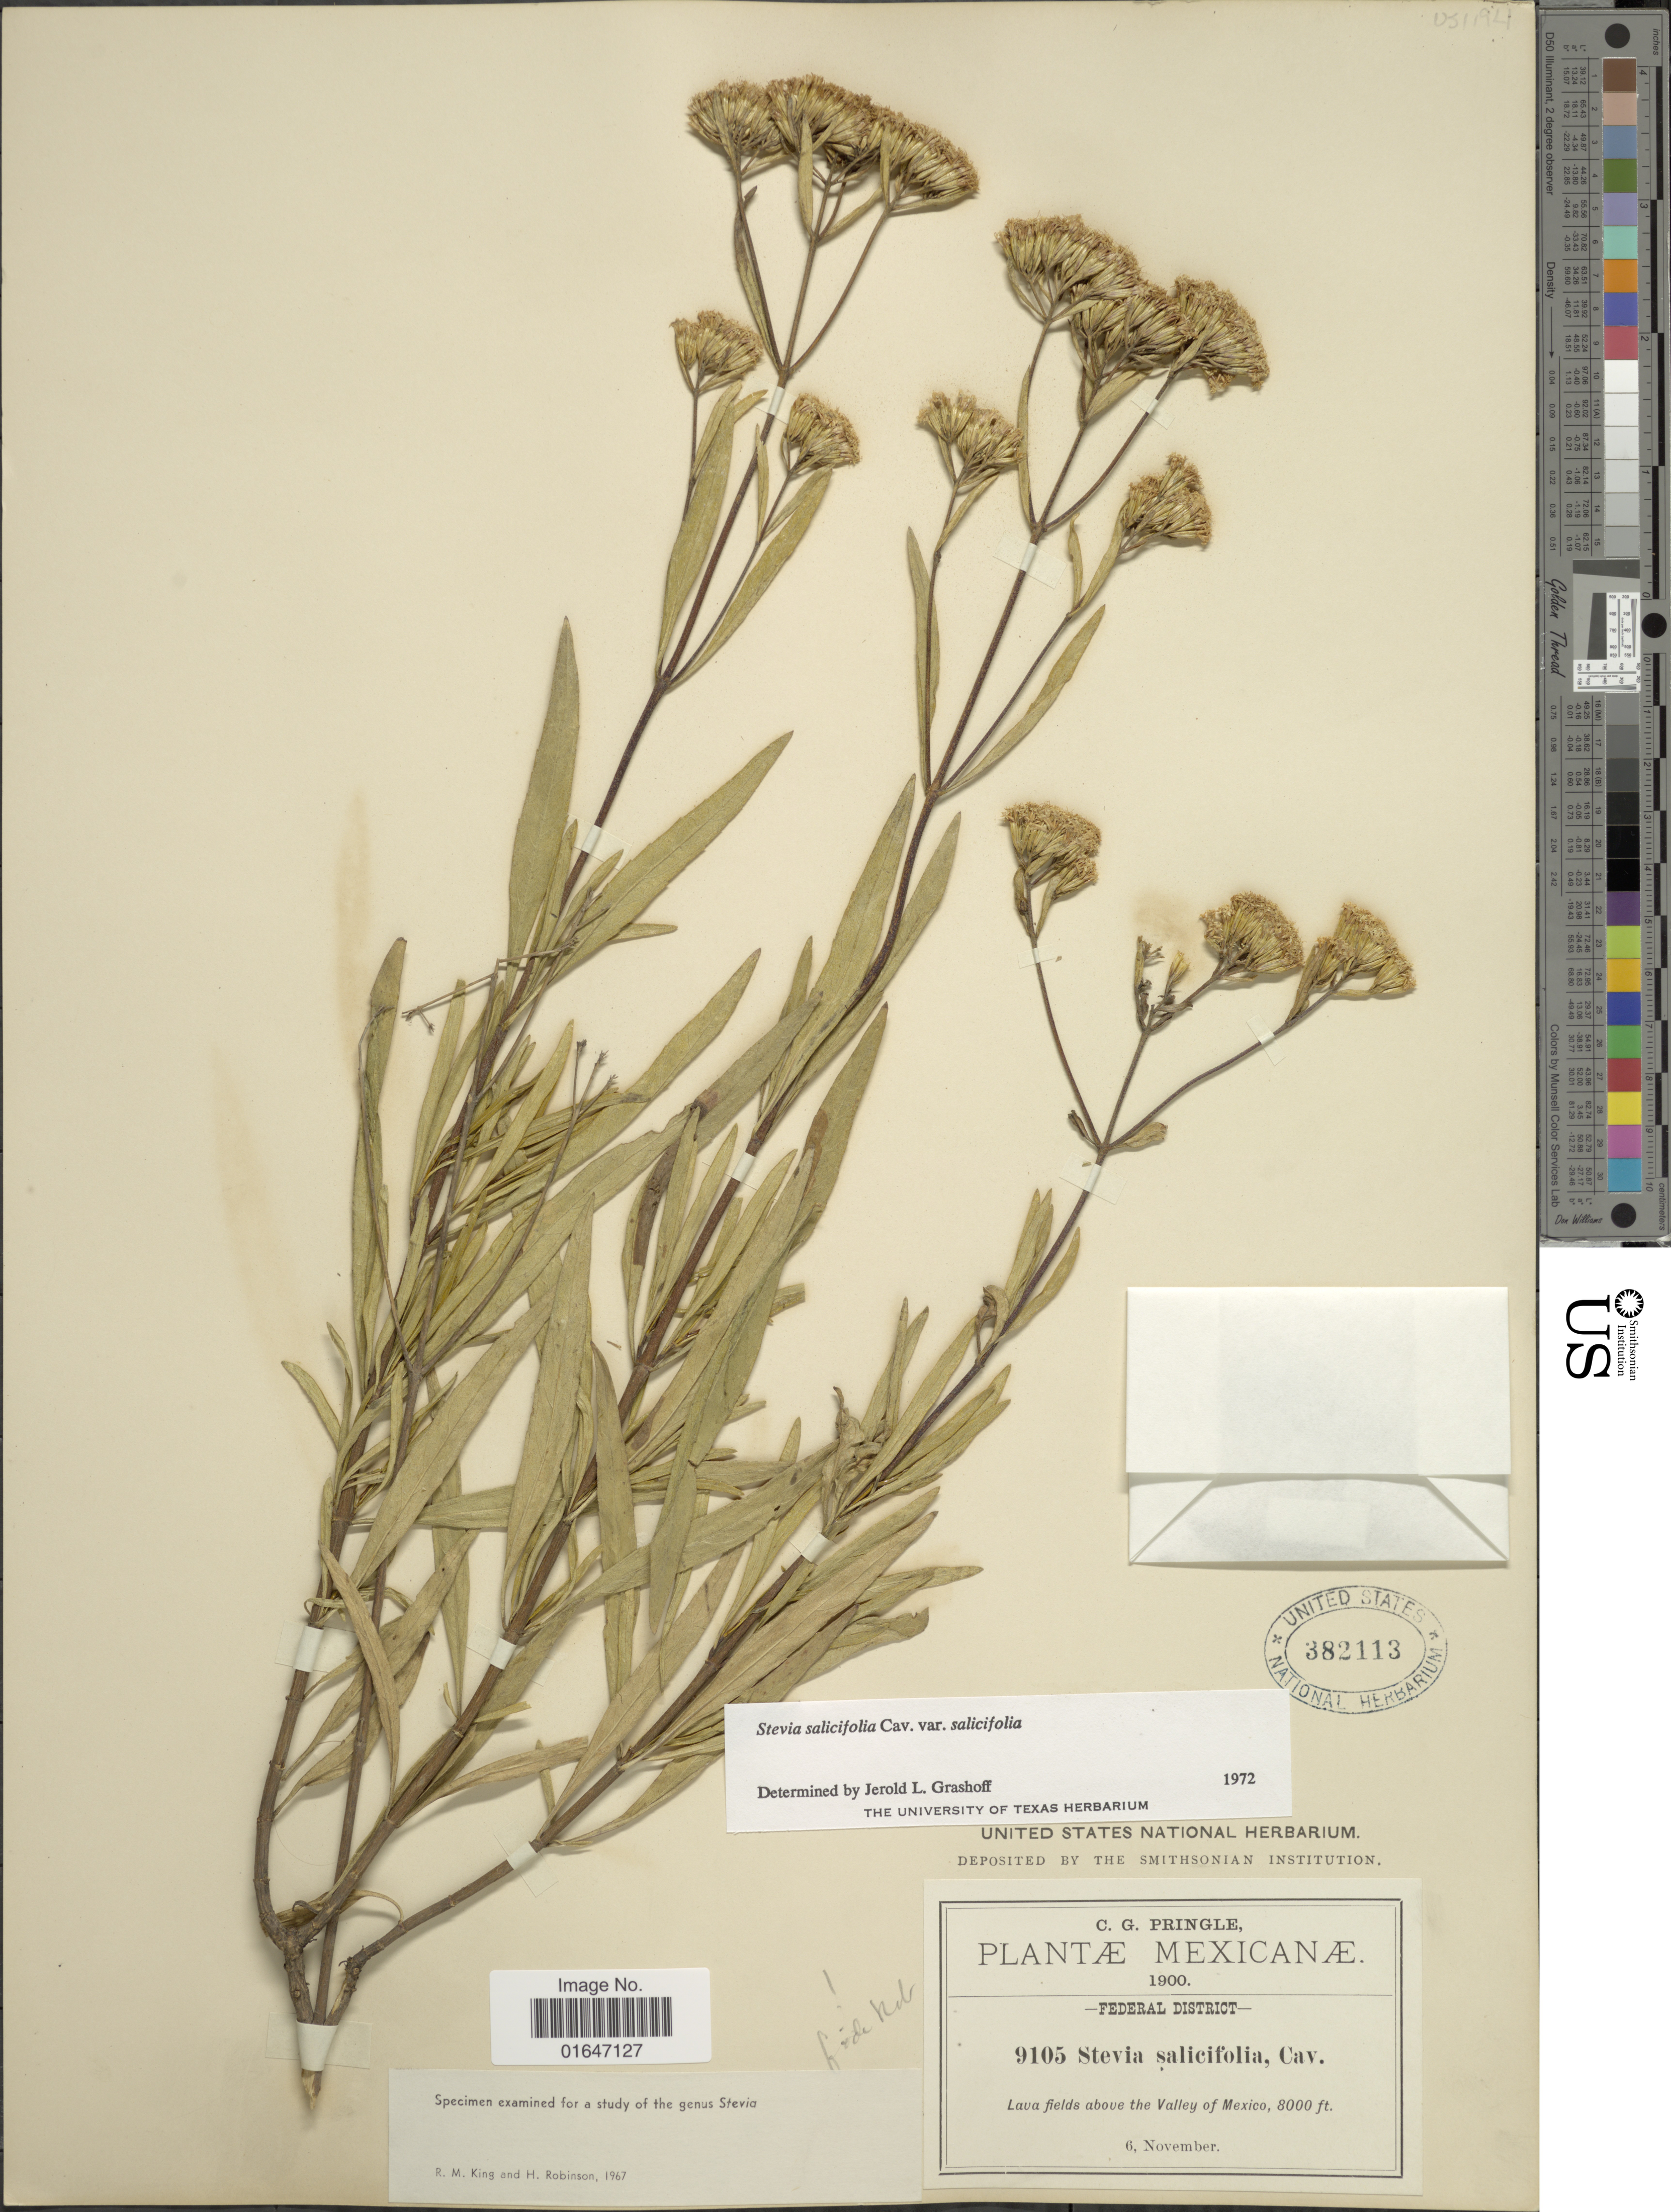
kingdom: Plantae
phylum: Tracheophyta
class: Magnoliopsida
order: Asterales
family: Asteraceae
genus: Stevia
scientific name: Stevia salicifolia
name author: Cav.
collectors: C. G. Pringle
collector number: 9105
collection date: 1900-11-03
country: Mexico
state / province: Distrito Federal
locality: Federal District, Lava field above the Valley of Mexico.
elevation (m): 2438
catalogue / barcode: US 382113